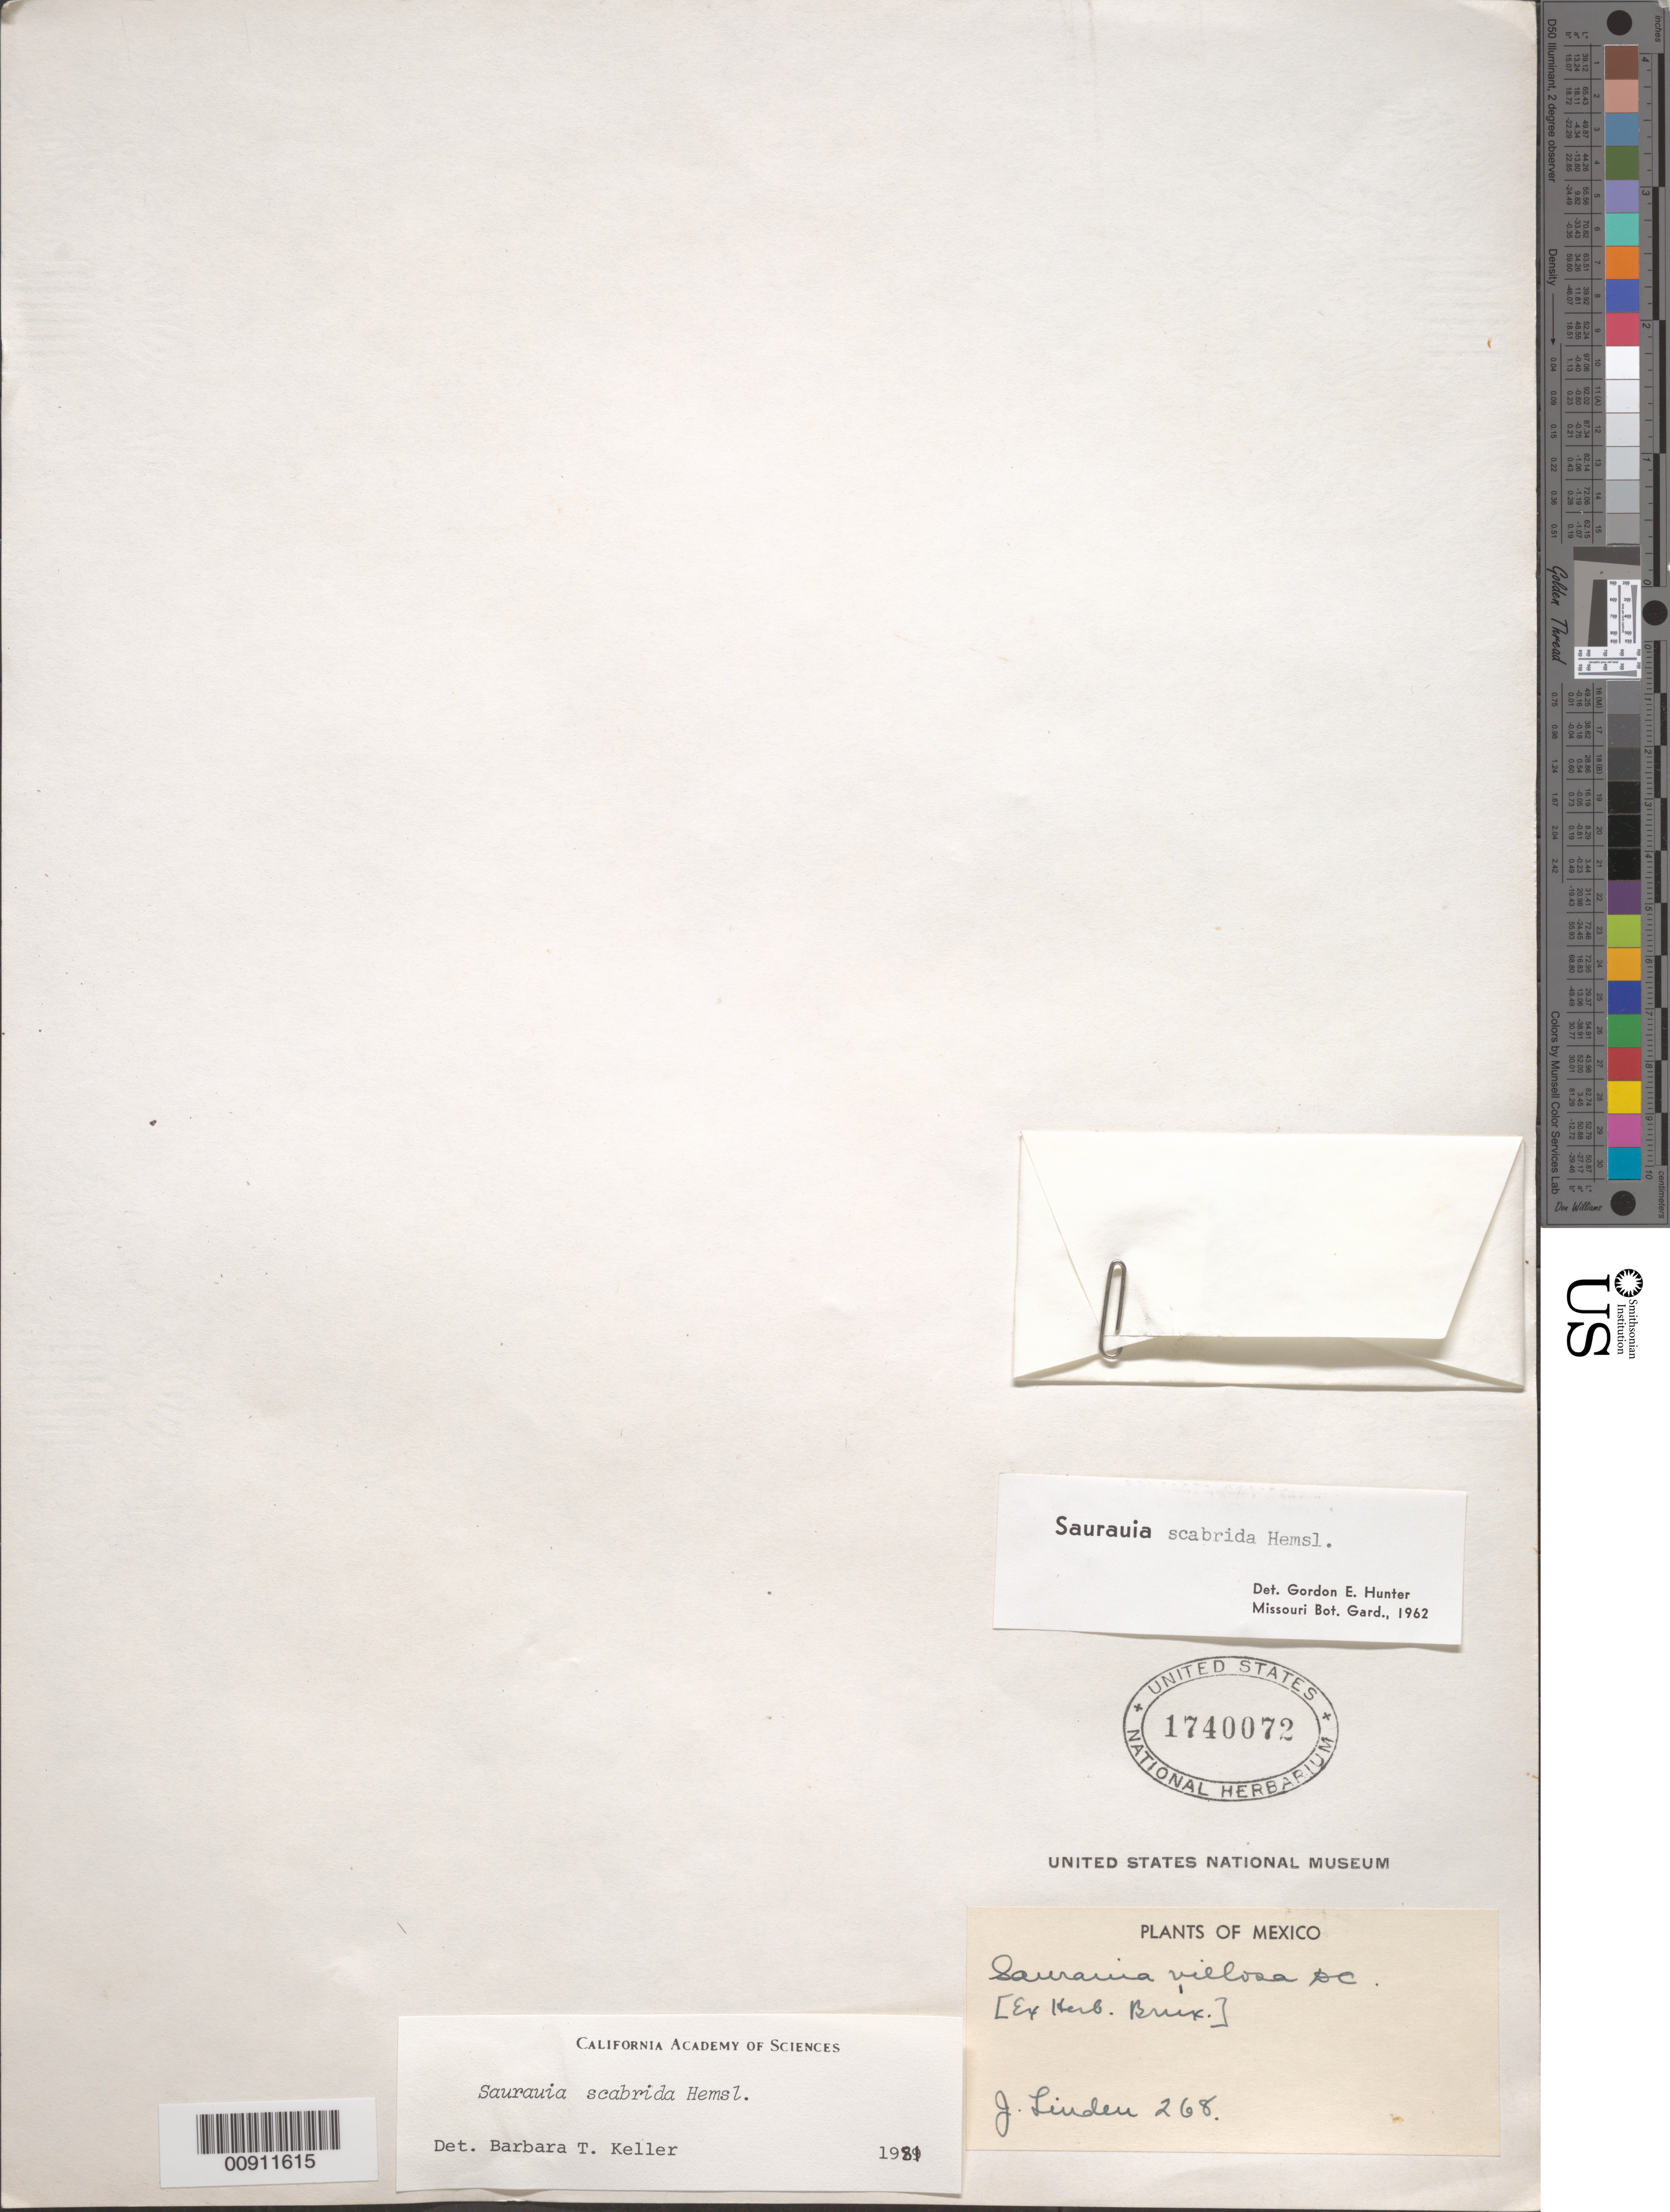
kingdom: Plantae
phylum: Tracheophyta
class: Magnoliopsida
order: Ericales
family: Actinidiaceae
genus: Saurauia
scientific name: Saurauia scabrida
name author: Hemsl.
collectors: J. Linden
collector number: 268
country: Mexico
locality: Mexico.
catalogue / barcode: US 1740072